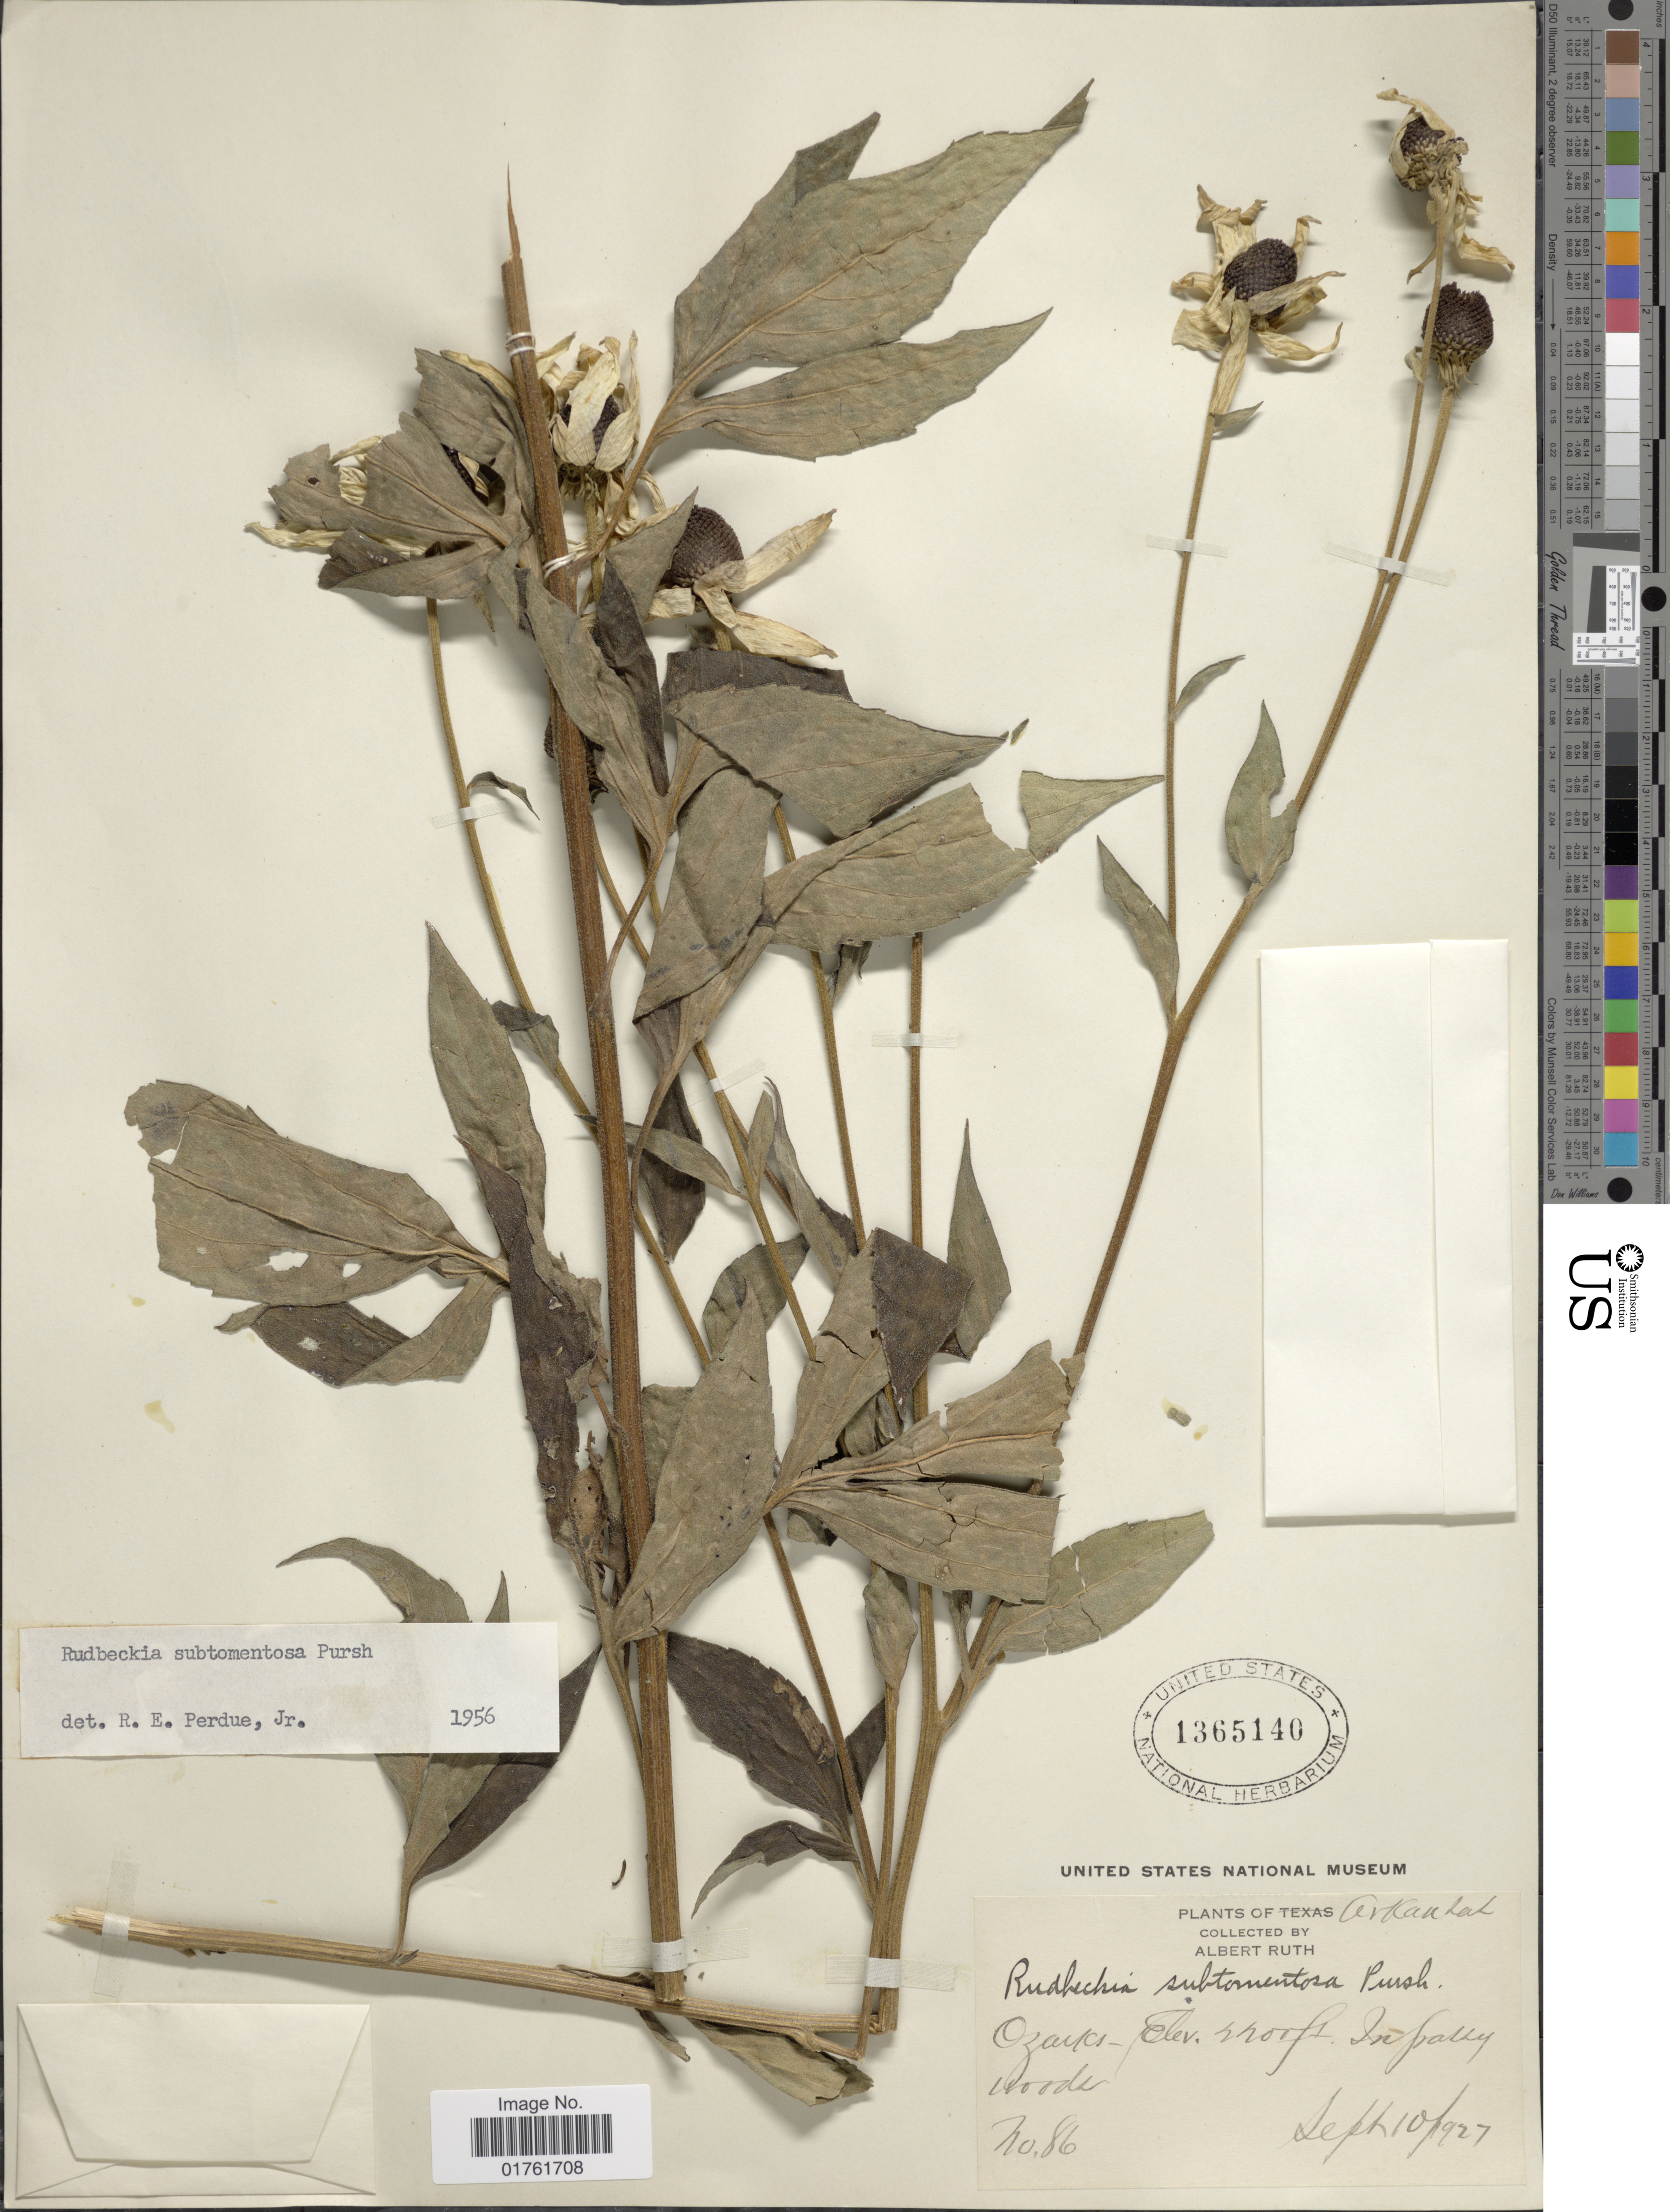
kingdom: Plantae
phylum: Tracheophyta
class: Magnoliopsida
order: Asterales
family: Asteraceae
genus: Rudbeckia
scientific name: Rudbeckia subtomentosa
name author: Pursh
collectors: A. Ruth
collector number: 86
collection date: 1927-09-10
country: United States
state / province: Arkansas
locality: Ozark, In pathy woods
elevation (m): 671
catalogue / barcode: US 1365140